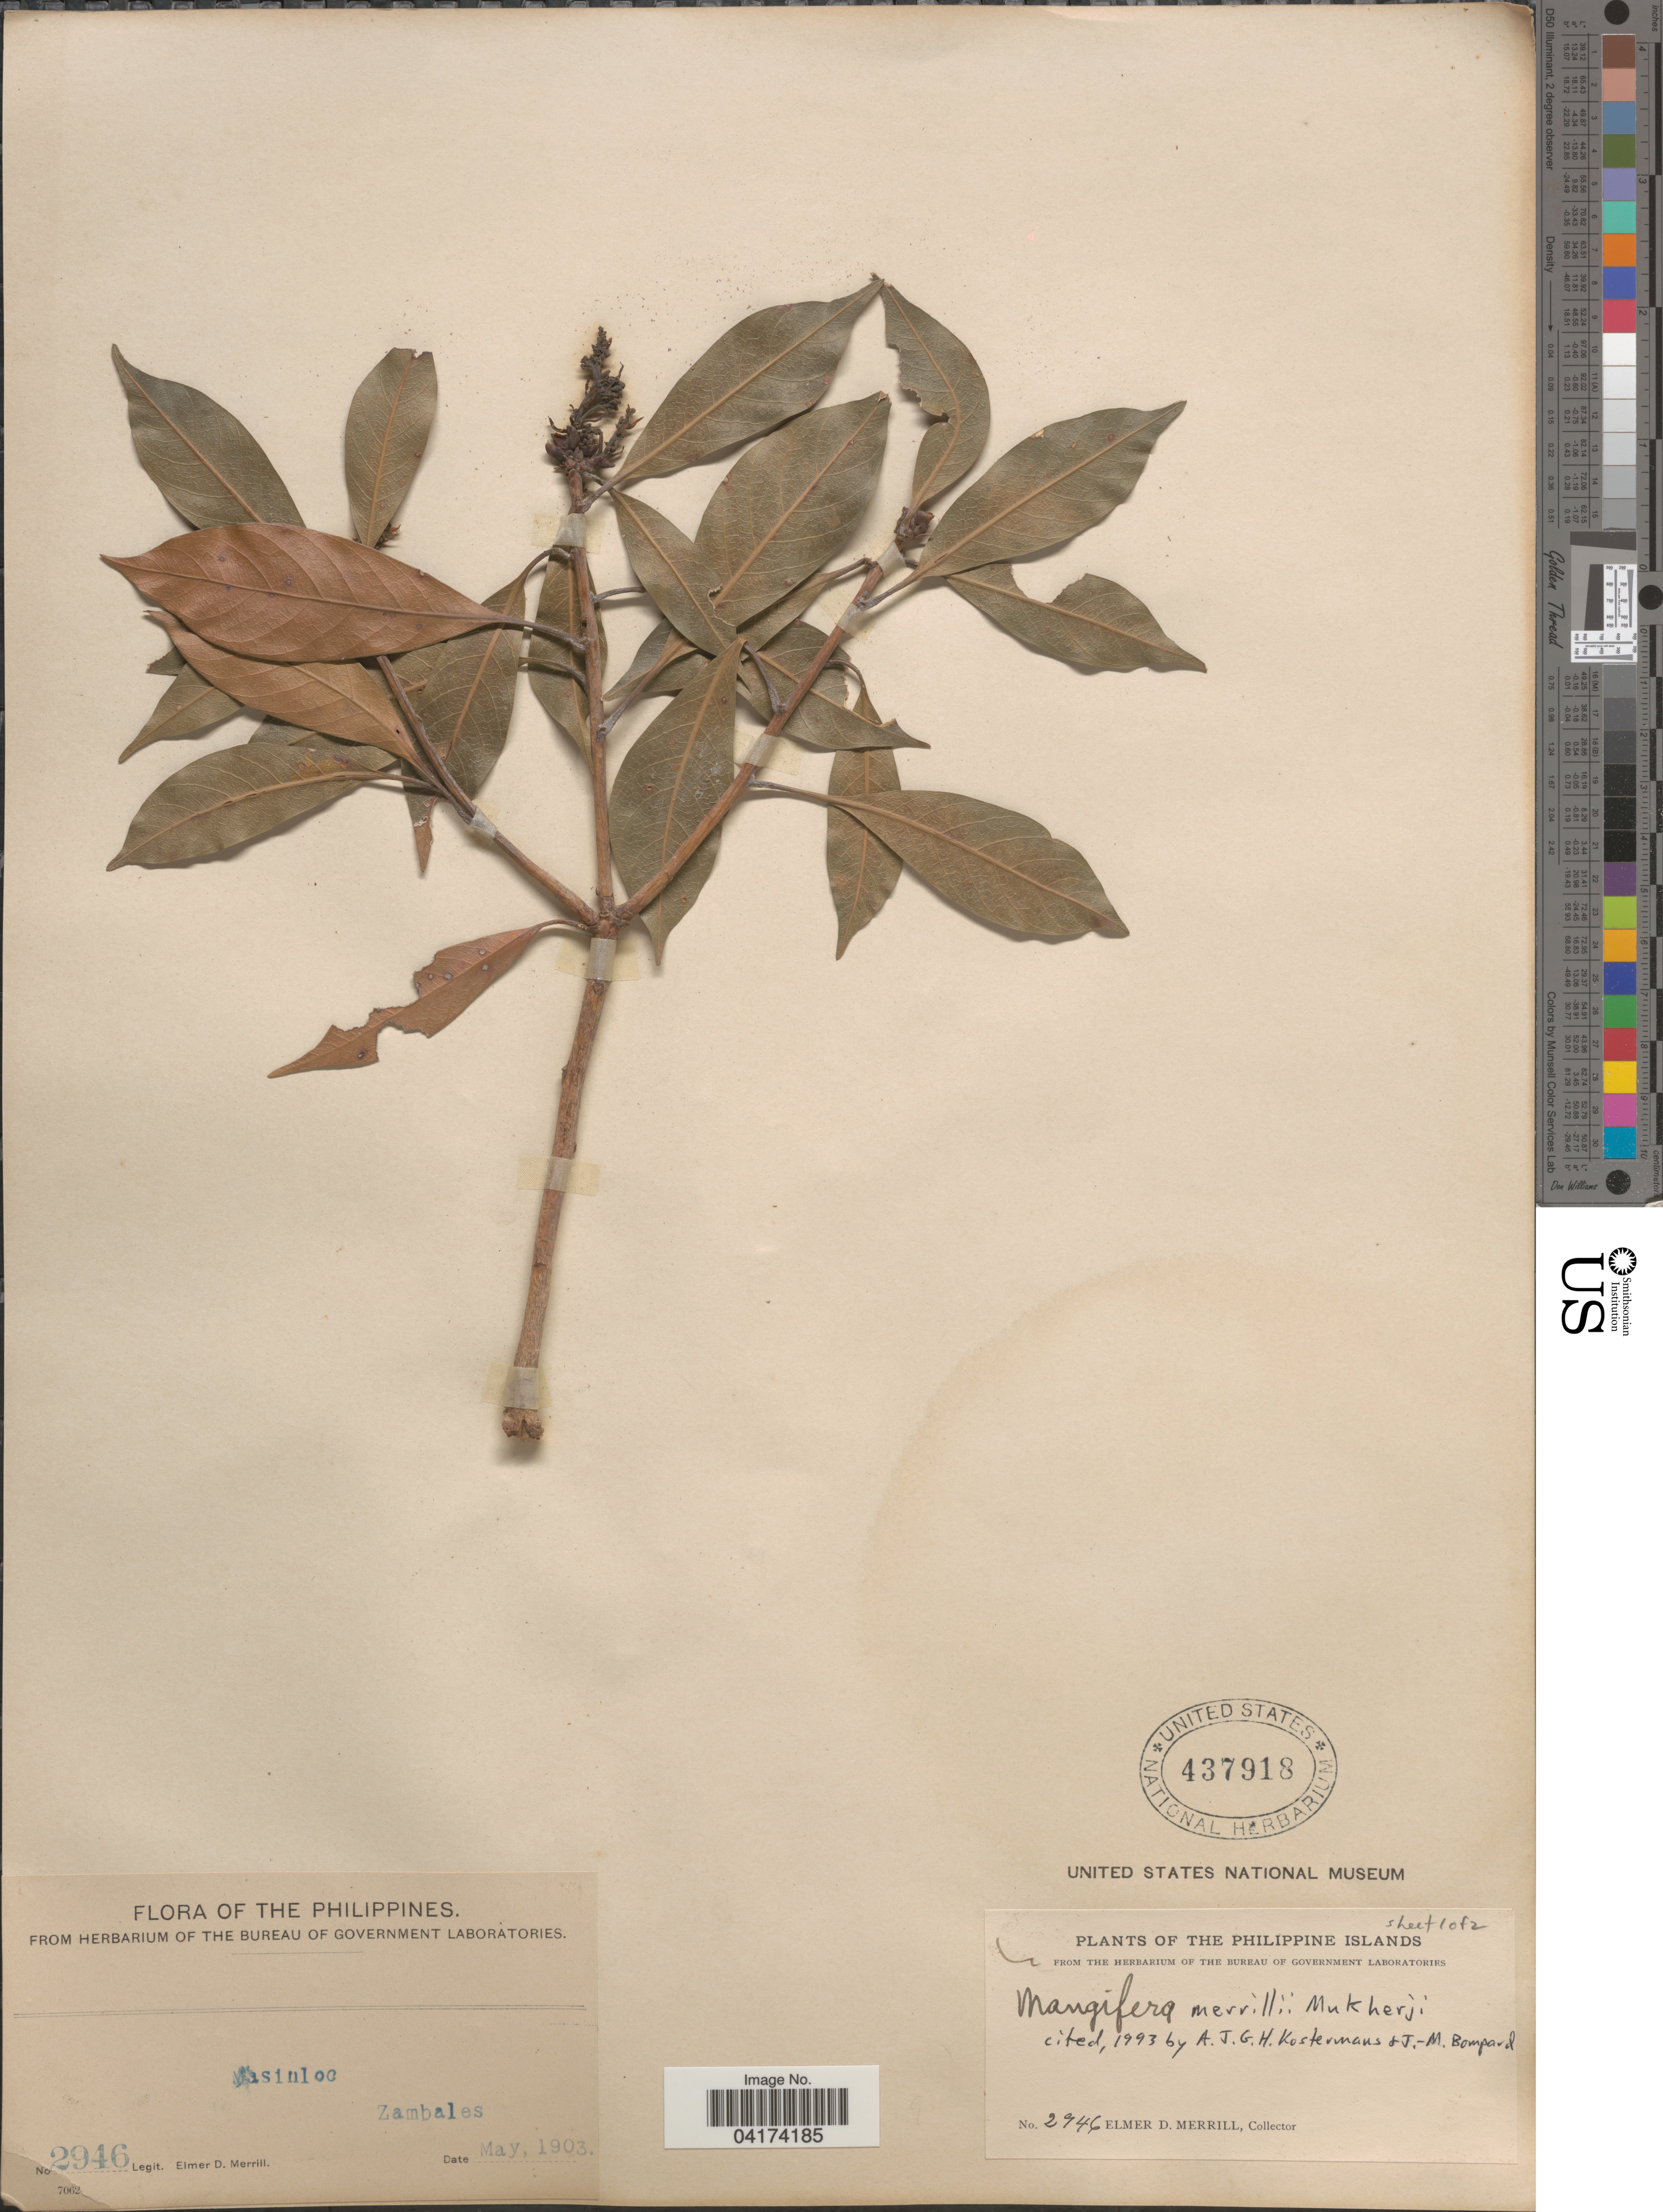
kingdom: Plantae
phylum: Tracheophyta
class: Magnoliopsida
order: Sapindales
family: Anacardiaceae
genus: Mangifera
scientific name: Mangifera merrillii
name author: Mukherji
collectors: E. D. Merrill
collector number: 2946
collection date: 1903-05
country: Philippines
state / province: Central Luzon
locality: Masinloc. Zambales.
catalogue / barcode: US 437918